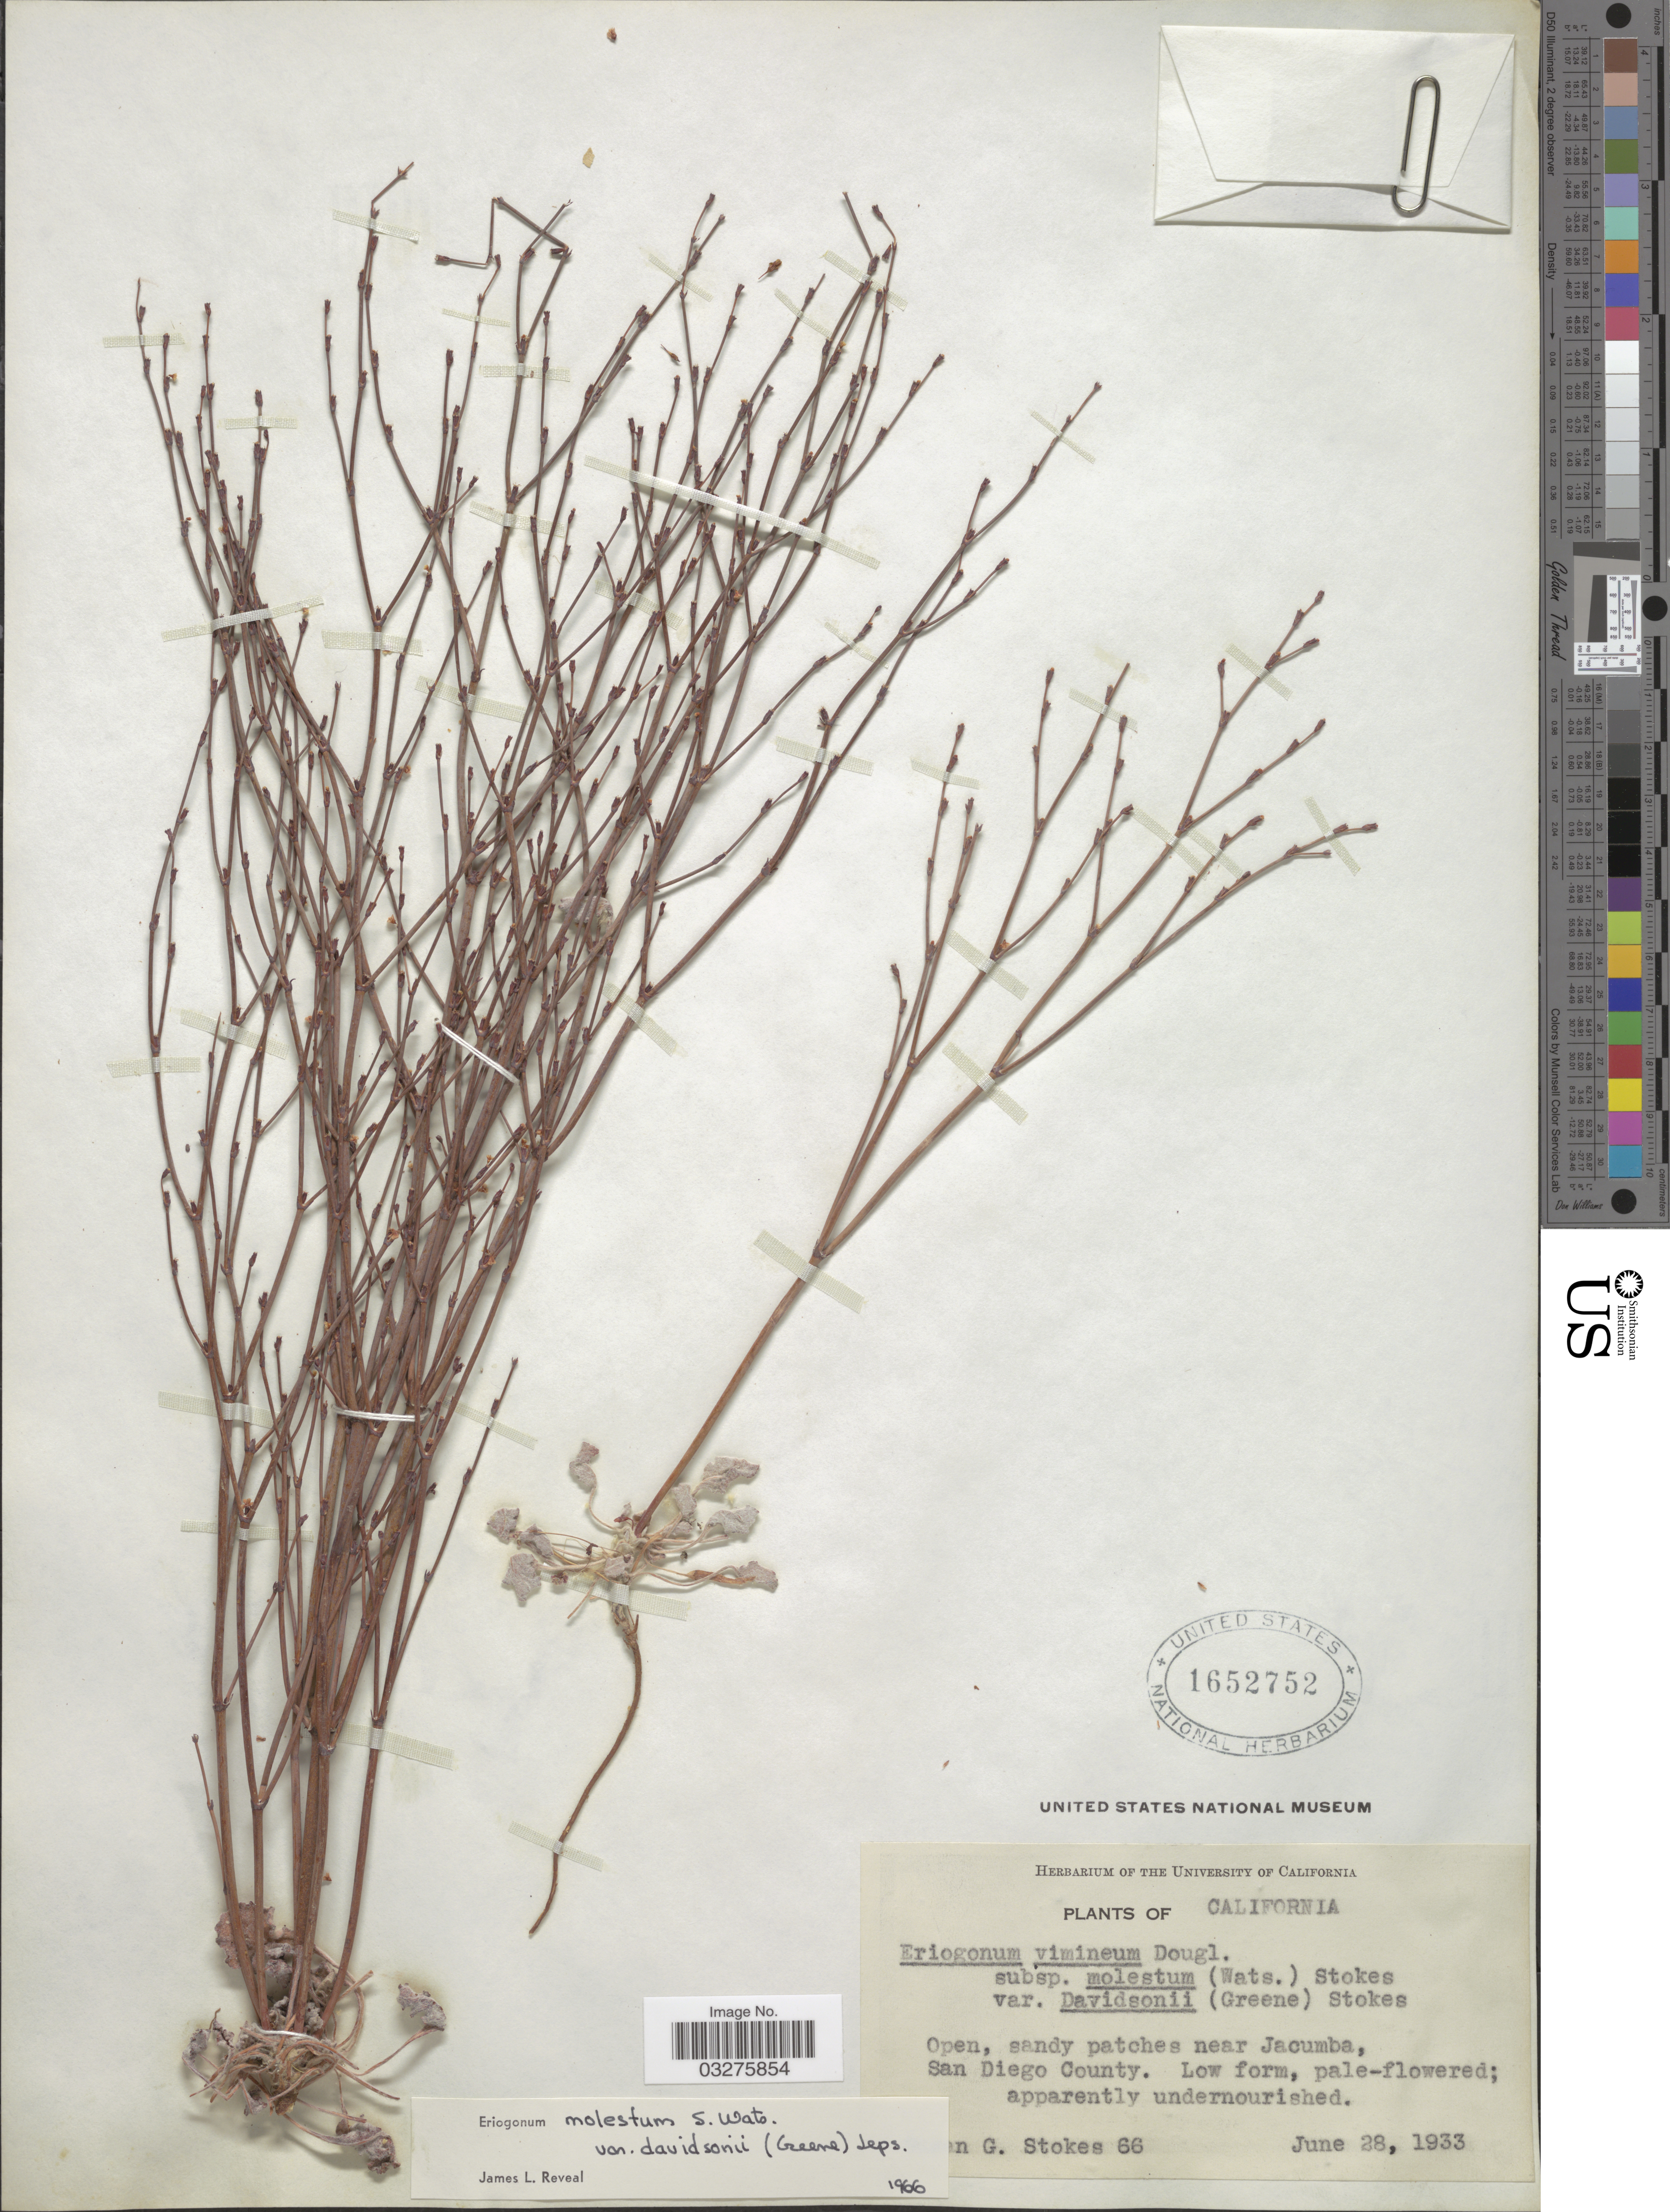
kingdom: Plantae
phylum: Tracheophyta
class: Magnoliopsida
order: Caryophyllales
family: Polygonaceae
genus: Eriogonum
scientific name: Eriogonum davidsonii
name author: Greene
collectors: S. G. Stokes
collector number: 66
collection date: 1933-06-28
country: United States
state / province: California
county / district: San Diego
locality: Near Jacumba, San Diego County.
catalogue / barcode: US 1652752